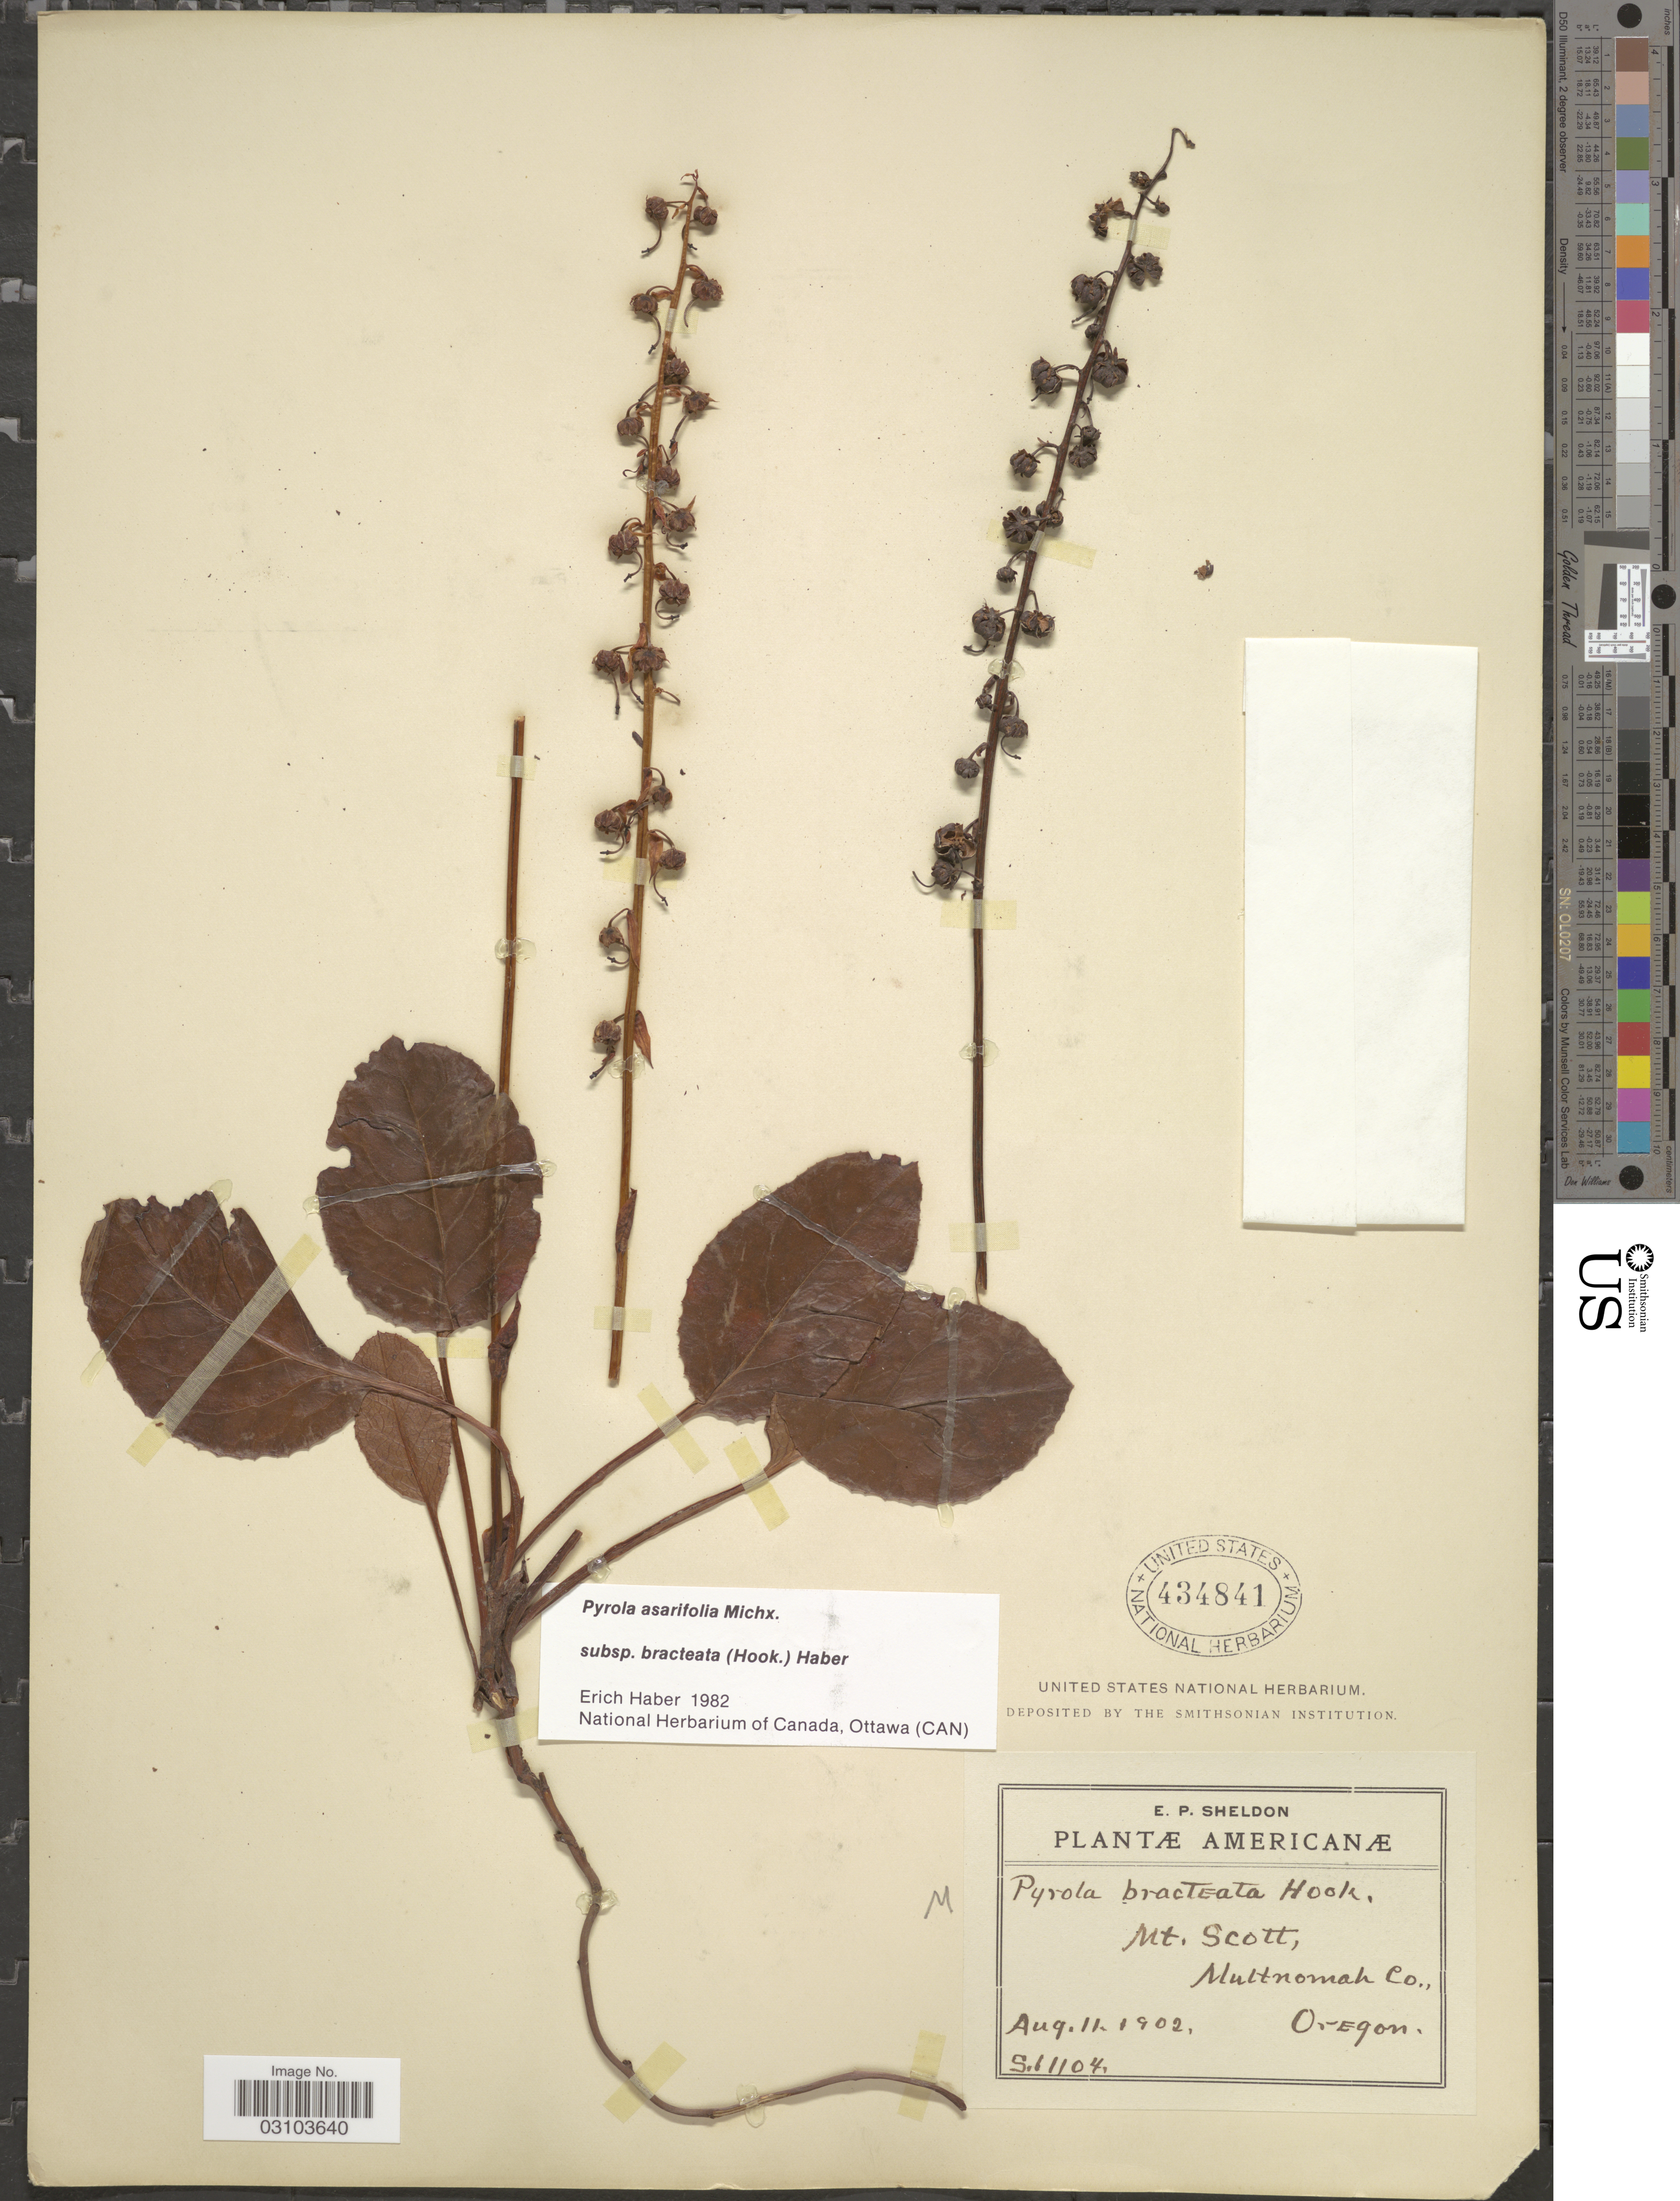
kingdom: Plantae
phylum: Tracheophyta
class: Magnoliopsida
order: Ericales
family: Ericaceae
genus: Pyrola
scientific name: Pyrola asarifolia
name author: Michx.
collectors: E. P. Sheldon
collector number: S11104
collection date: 1902-08-11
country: United States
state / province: Oregon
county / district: Multnomah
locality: Mt. Scott, Multnomah Co.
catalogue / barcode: US 434841